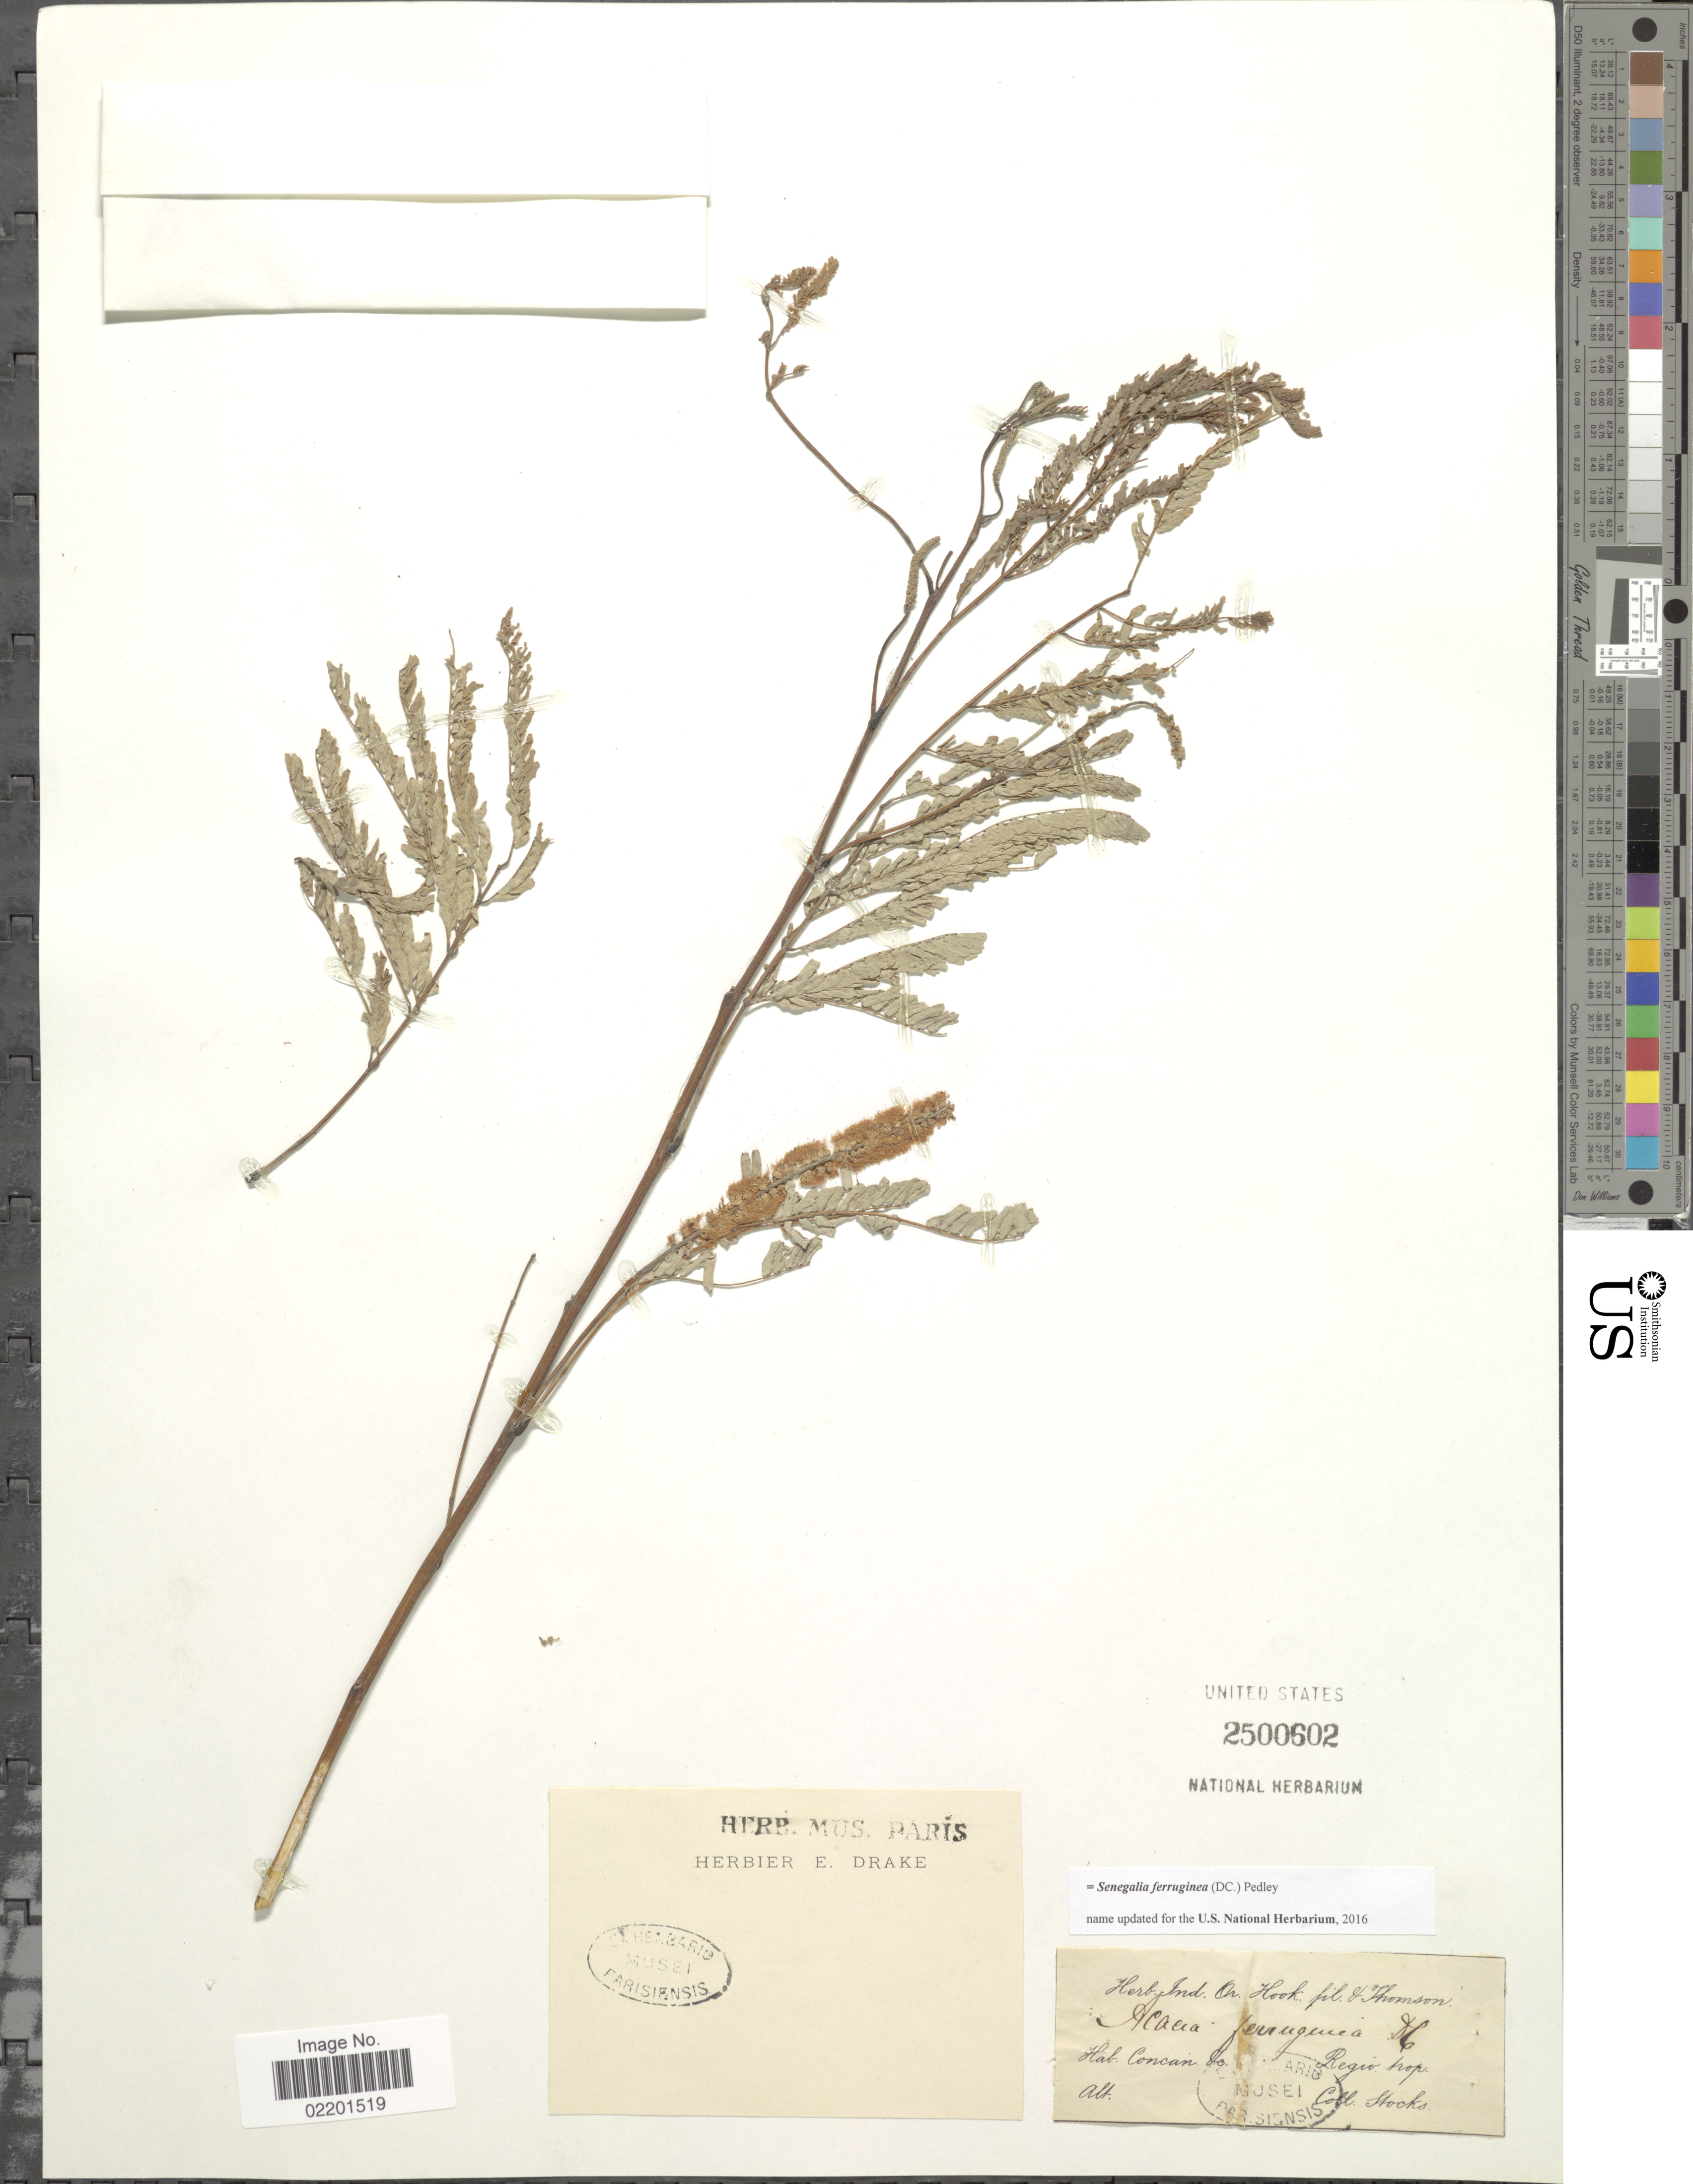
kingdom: Plantae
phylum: Tracheophyta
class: Magnoliopsida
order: Fabales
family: Fabaceae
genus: Senegalia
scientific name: Senegalia ferruginea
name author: (DC.) Pedley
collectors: Stocks, --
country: India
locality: Concan &c. Regio trop.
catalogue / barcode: US 2500602